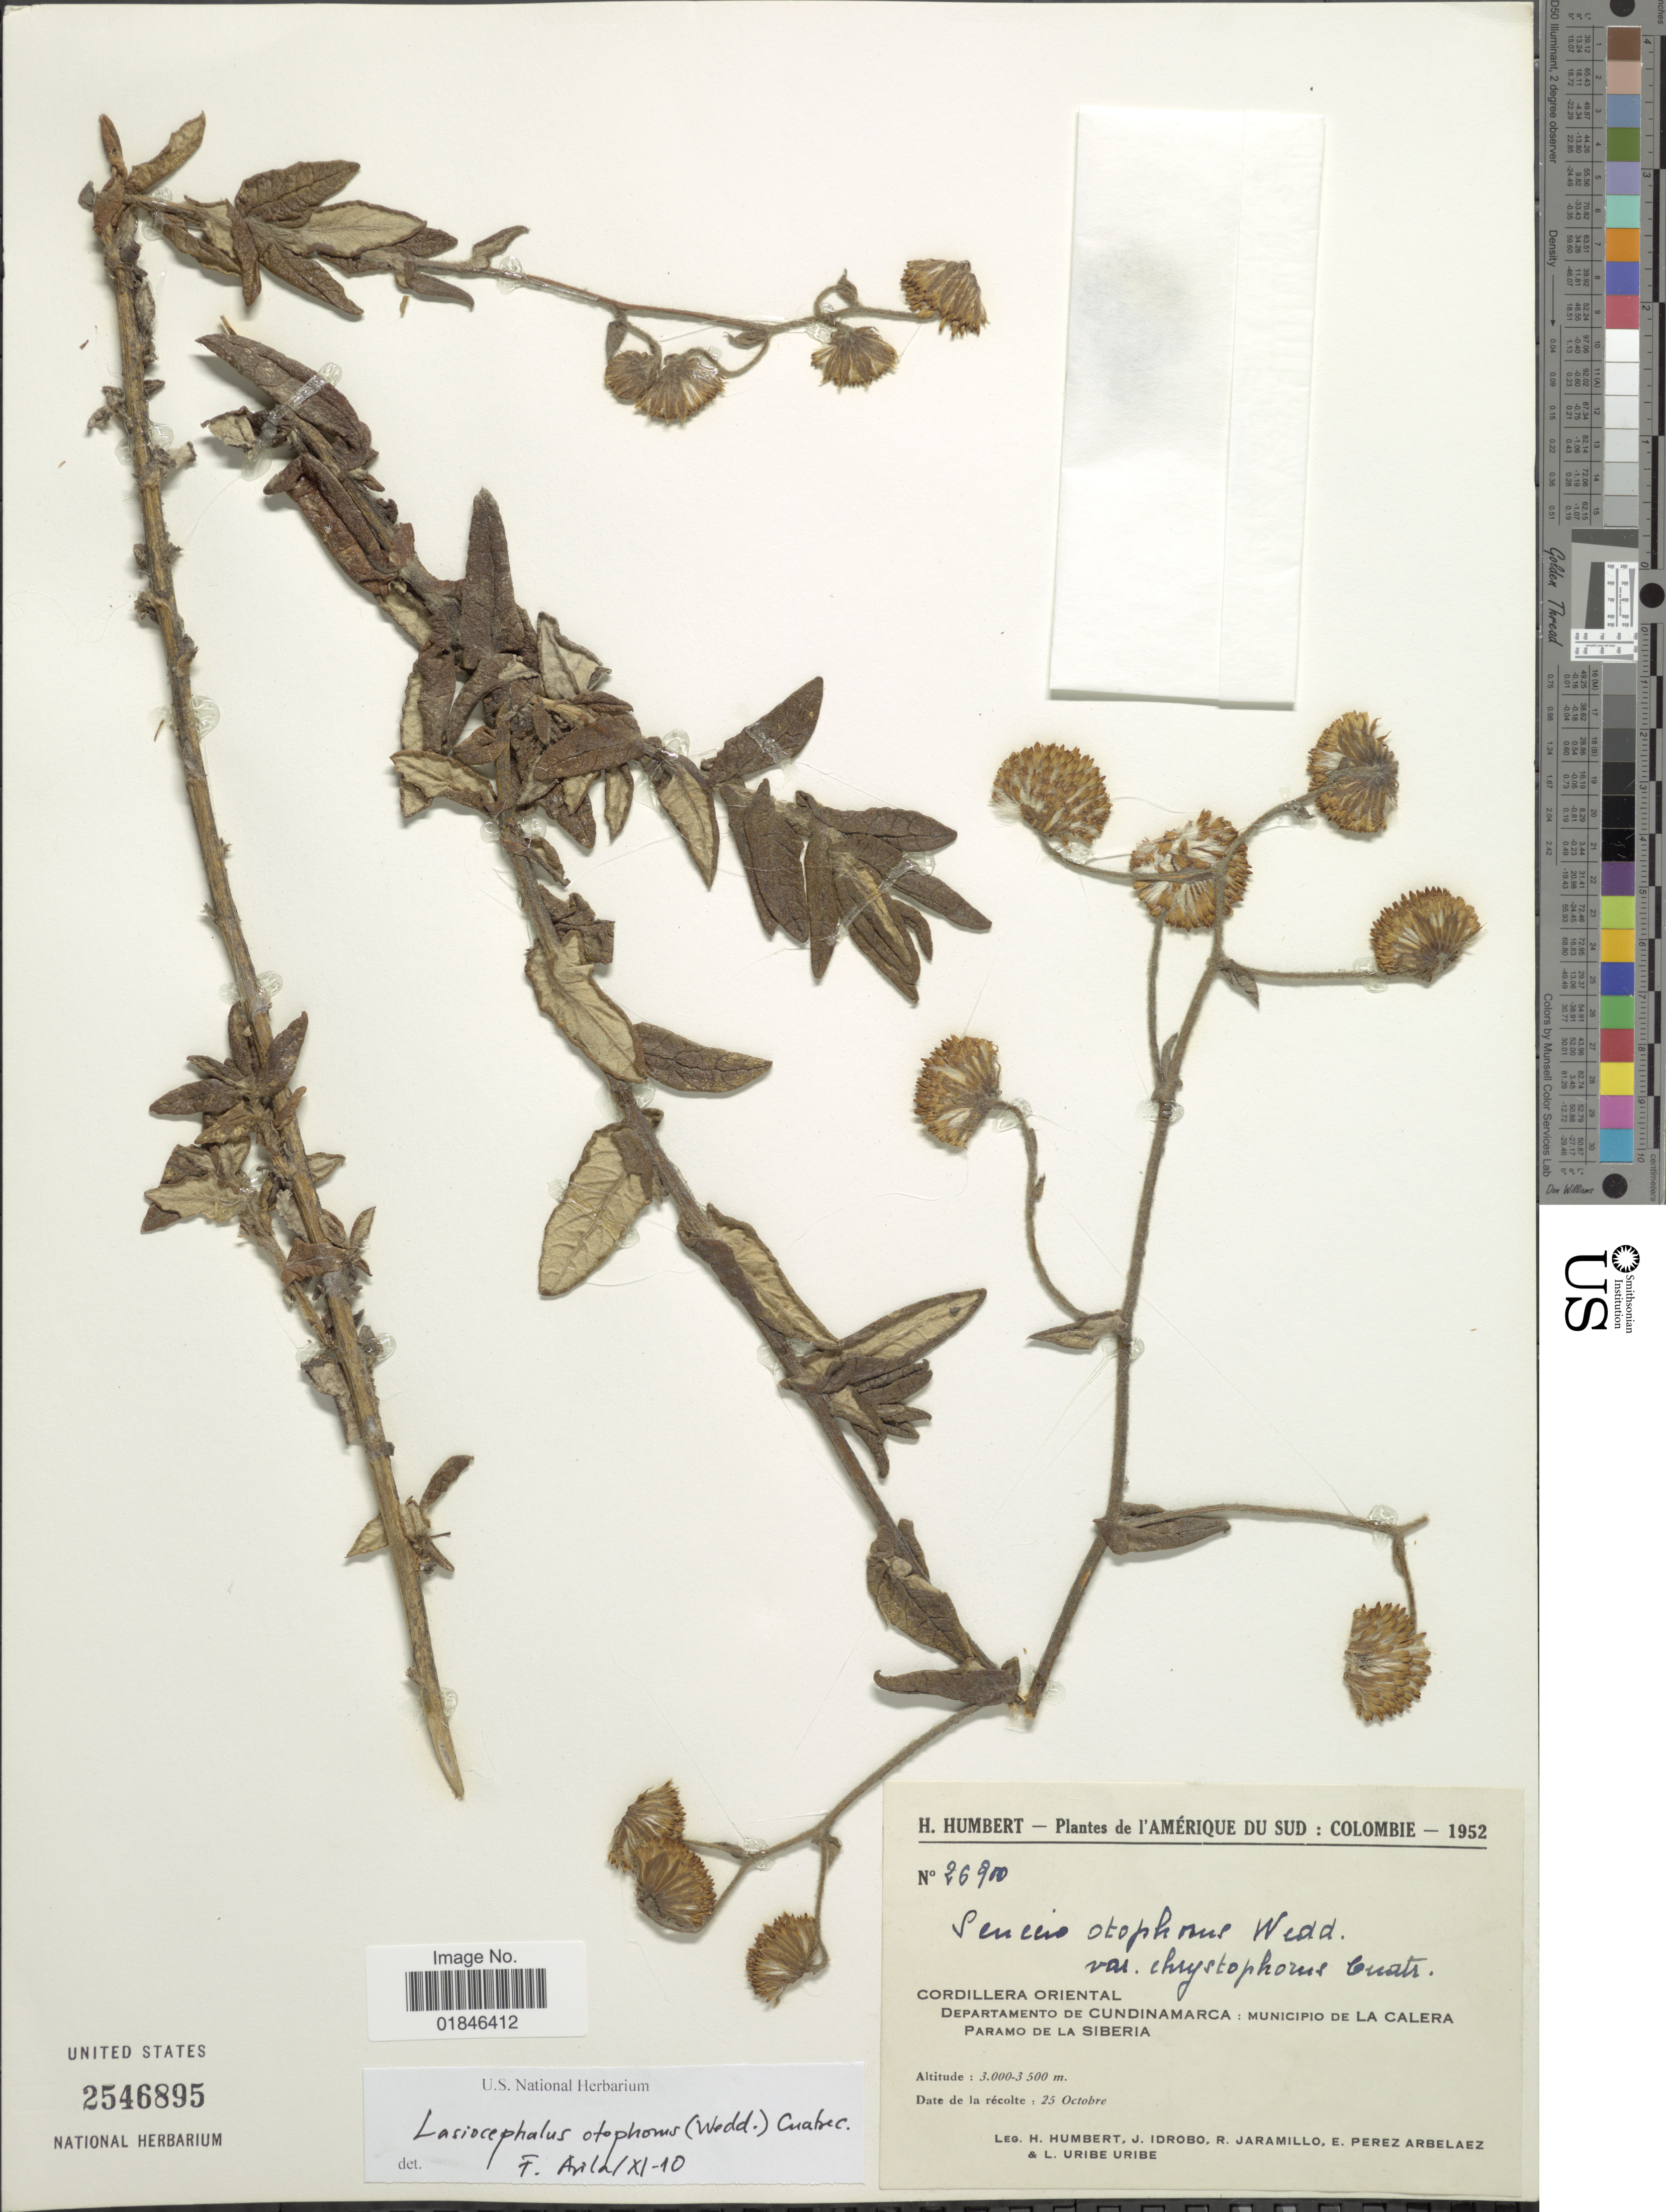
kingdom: Plantae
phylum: Tracheophyta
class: Magnoliopsida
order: Asterales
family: Asteraceae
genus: Senecio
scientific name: Senecio otophorus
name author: Wedd.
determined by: Salomon, Luciana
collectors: H. Humbert, J. M. Idrobo, R. Jaramillo M., E. Pérez Arbeláez & L. Uribe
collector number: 26900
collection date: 1952-10-25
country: Colombia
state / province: Cundinamarca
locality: Cordillera Oriental, Departamento de Cundinamarca: municipio de La Calera Paramo de la Siberia.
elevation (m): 3000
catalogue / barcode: US 2546895